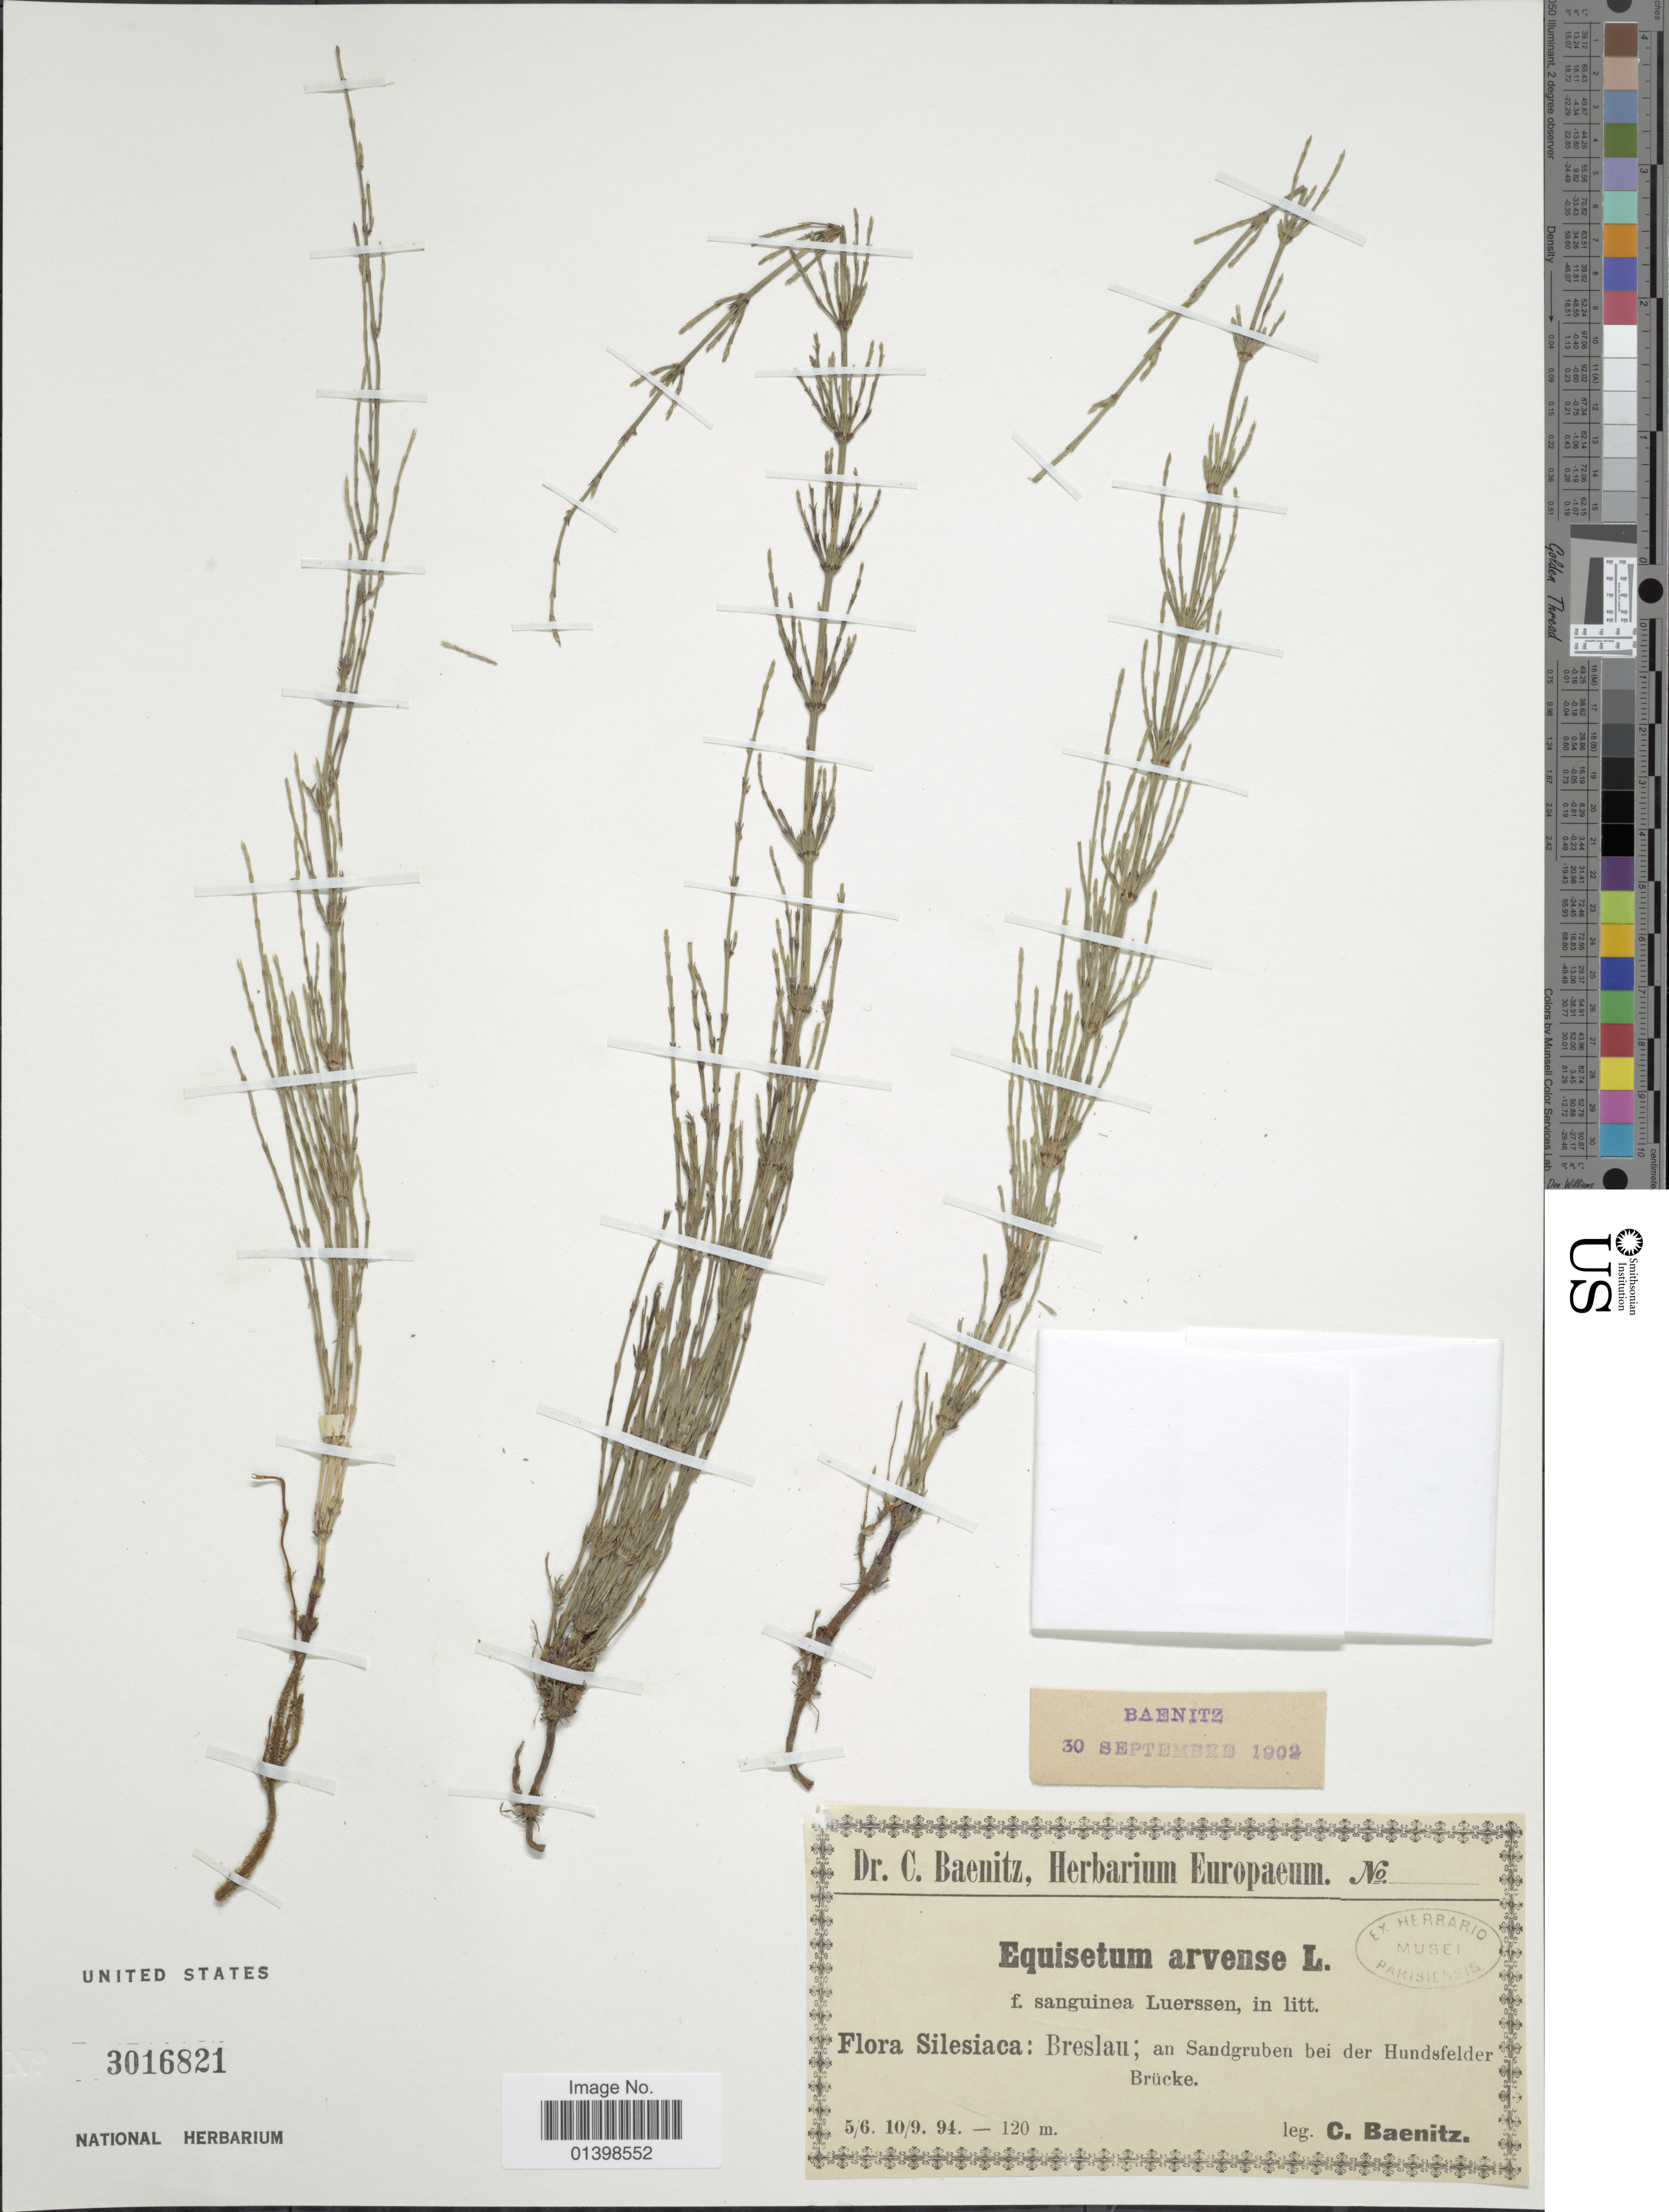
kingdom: Plantae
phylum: Tracheophyta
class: Polypodiopsida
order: Equisetales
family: Equisetaceae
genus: Equisetum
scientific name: Equisetum arvense f. varium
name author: Klinge ex Fernald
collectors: C. G. Baenitz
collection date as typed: Transcribed d/m/y: 5/6/94 to 10/9/94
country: Poland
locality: Silesiaca: Breslau; an Sandgruben bei der Hundsfelder Brücke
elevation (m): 120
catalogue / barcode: US 3016821